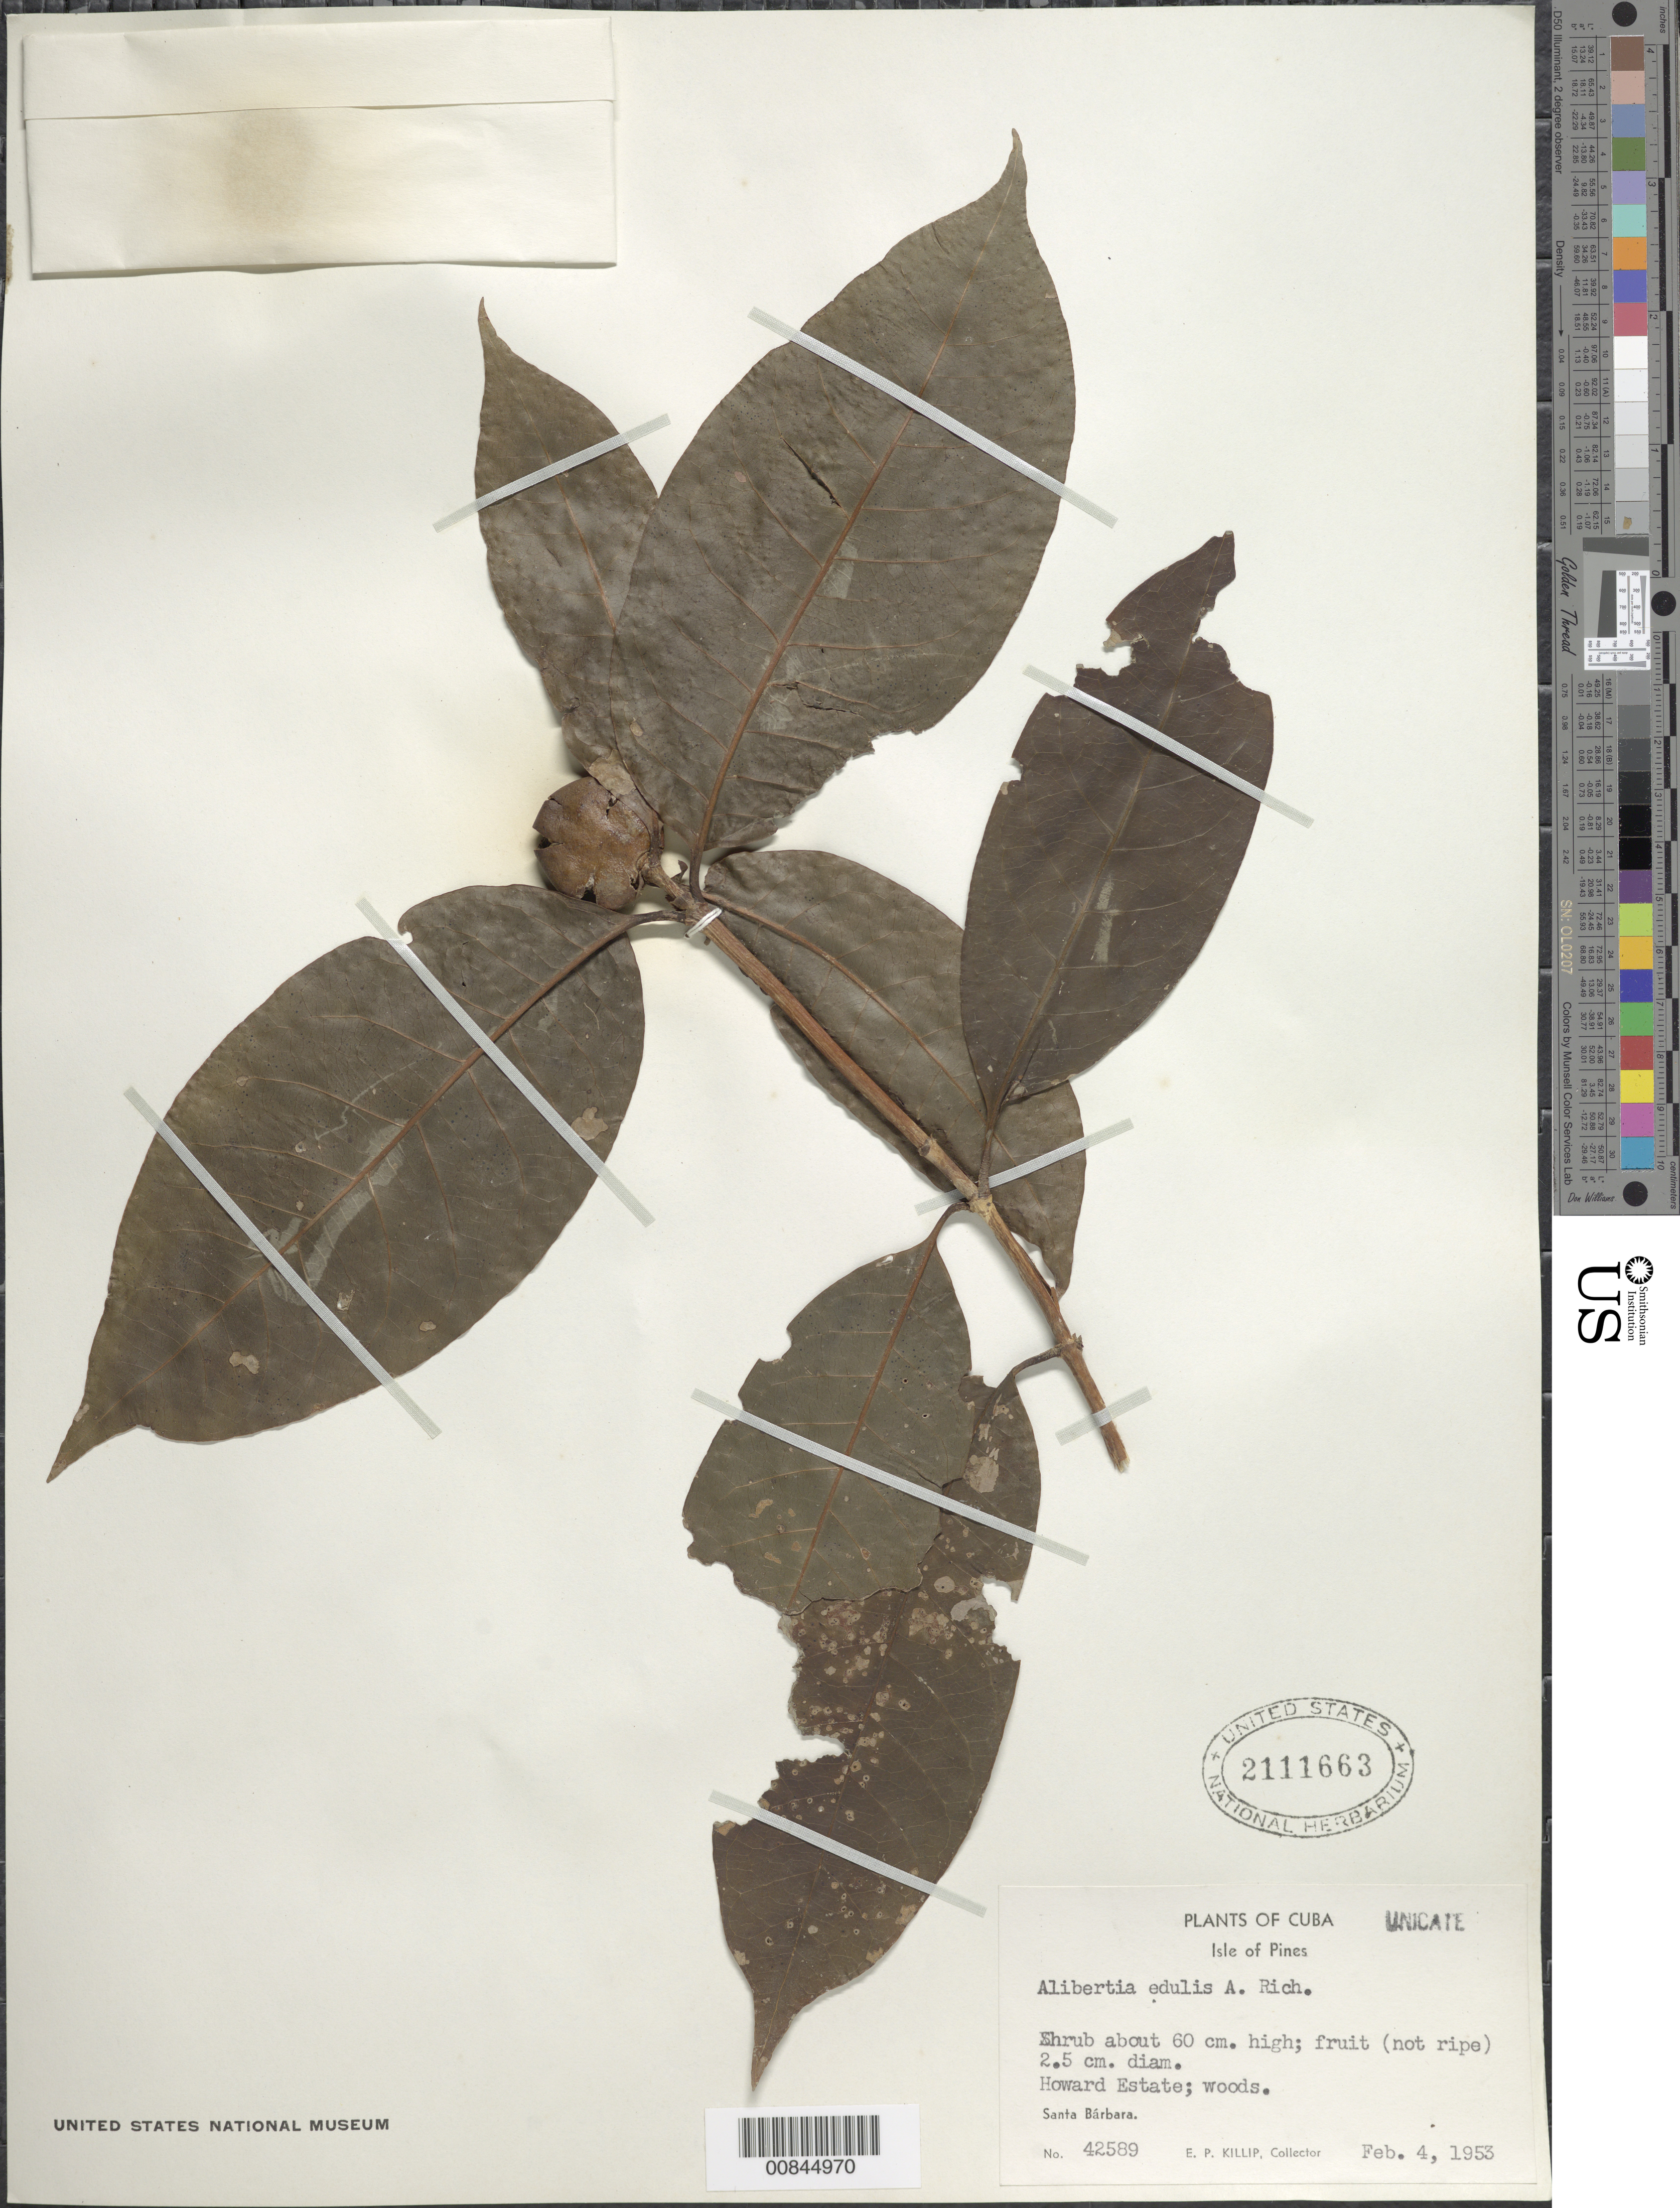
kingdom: Plantae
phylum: Tracheophyta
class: Magnoliopsida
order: Gentianales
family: Rubiaceae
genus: Alibertia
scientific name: Alibertia edulis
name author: (Rich.) A. Rich. ex DC.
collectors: E. P. Killip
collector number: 42589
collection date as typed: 04 Feb 1953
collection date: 1953-02-04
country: Cuba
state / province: Isla de La Juventud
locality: Howard Estate, Santa Bárbara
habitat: Woods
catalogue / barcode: US 2111663